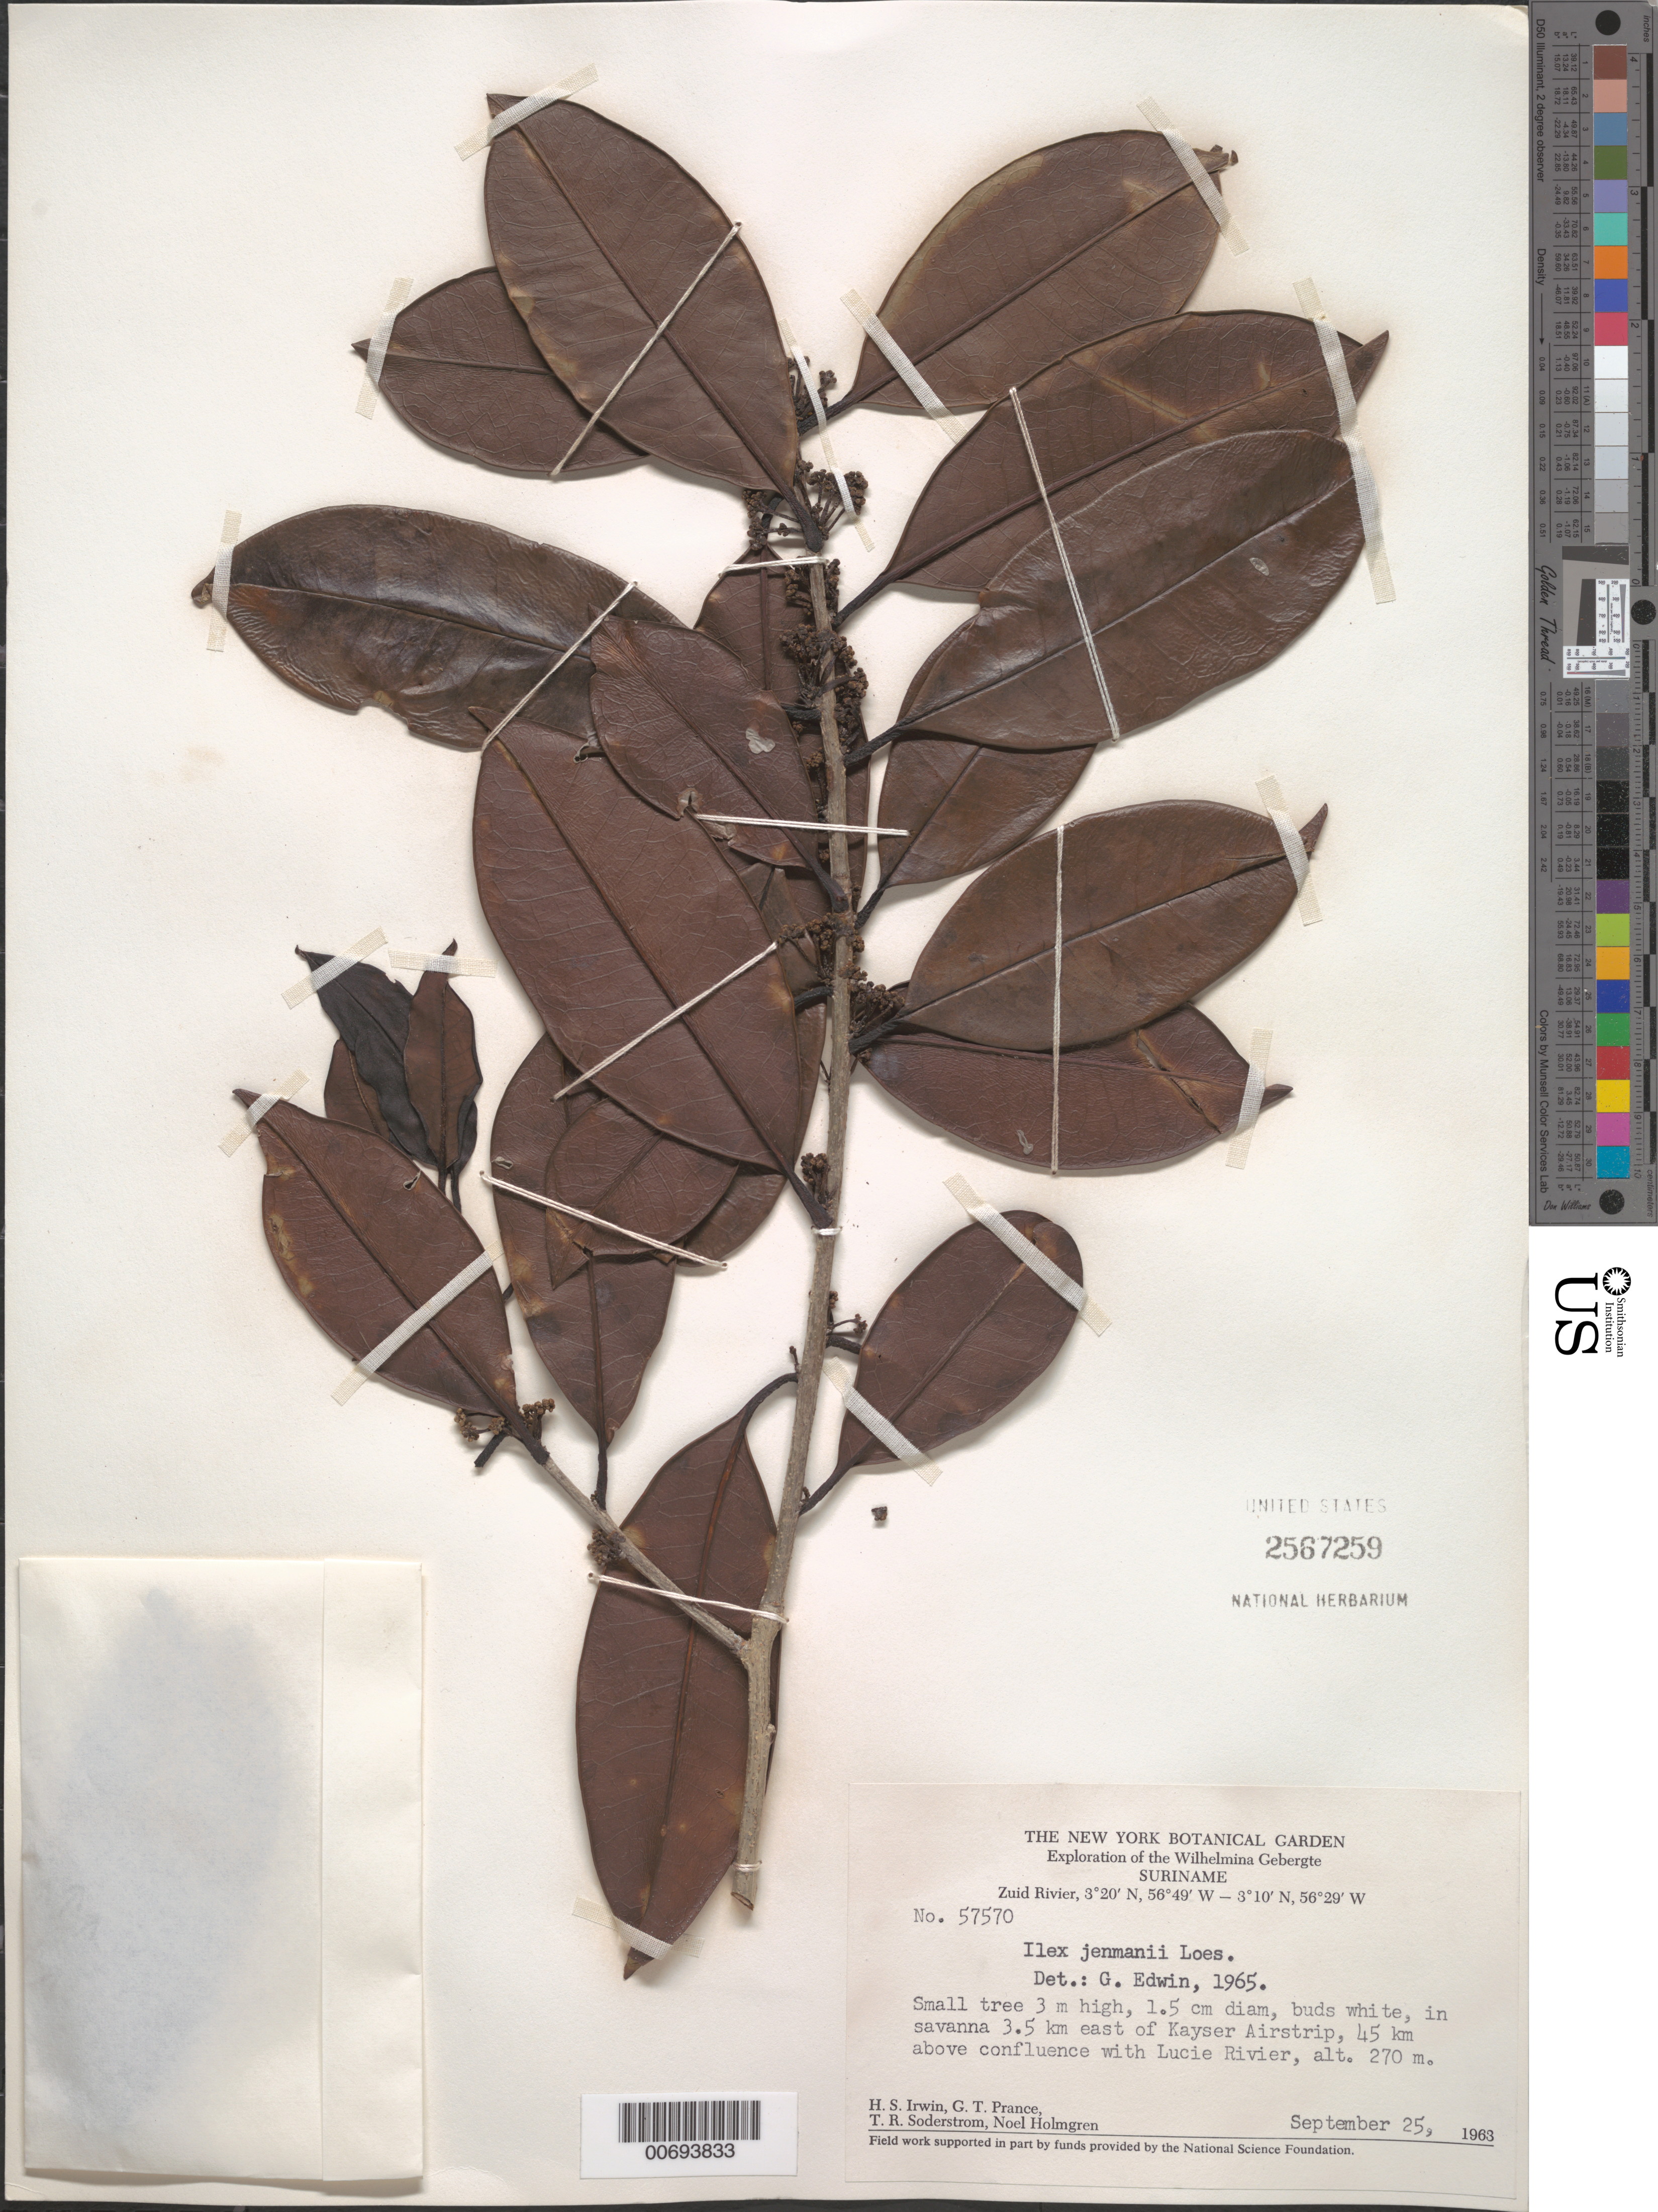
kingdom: Plantae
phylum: Tracheophyta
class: Magnoliopsida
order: Aquifoliales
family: Aquifoliaceae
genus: Ilex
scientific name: Ilex jenmanii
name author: Loes.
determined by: Edwin, G.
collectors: H. Irwin, G. T. Prance, T. R. Soderstrom & N. H. Holmgren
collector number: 57570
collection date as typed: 25-Sep-63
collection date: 1963-09-25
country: Suriname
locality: Kayser Airstrip, Zuid R., 45 km above confl. with Lucie R., Wilhelmina Gebergte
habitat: Savanna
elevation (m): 270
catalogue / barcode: US 2567259